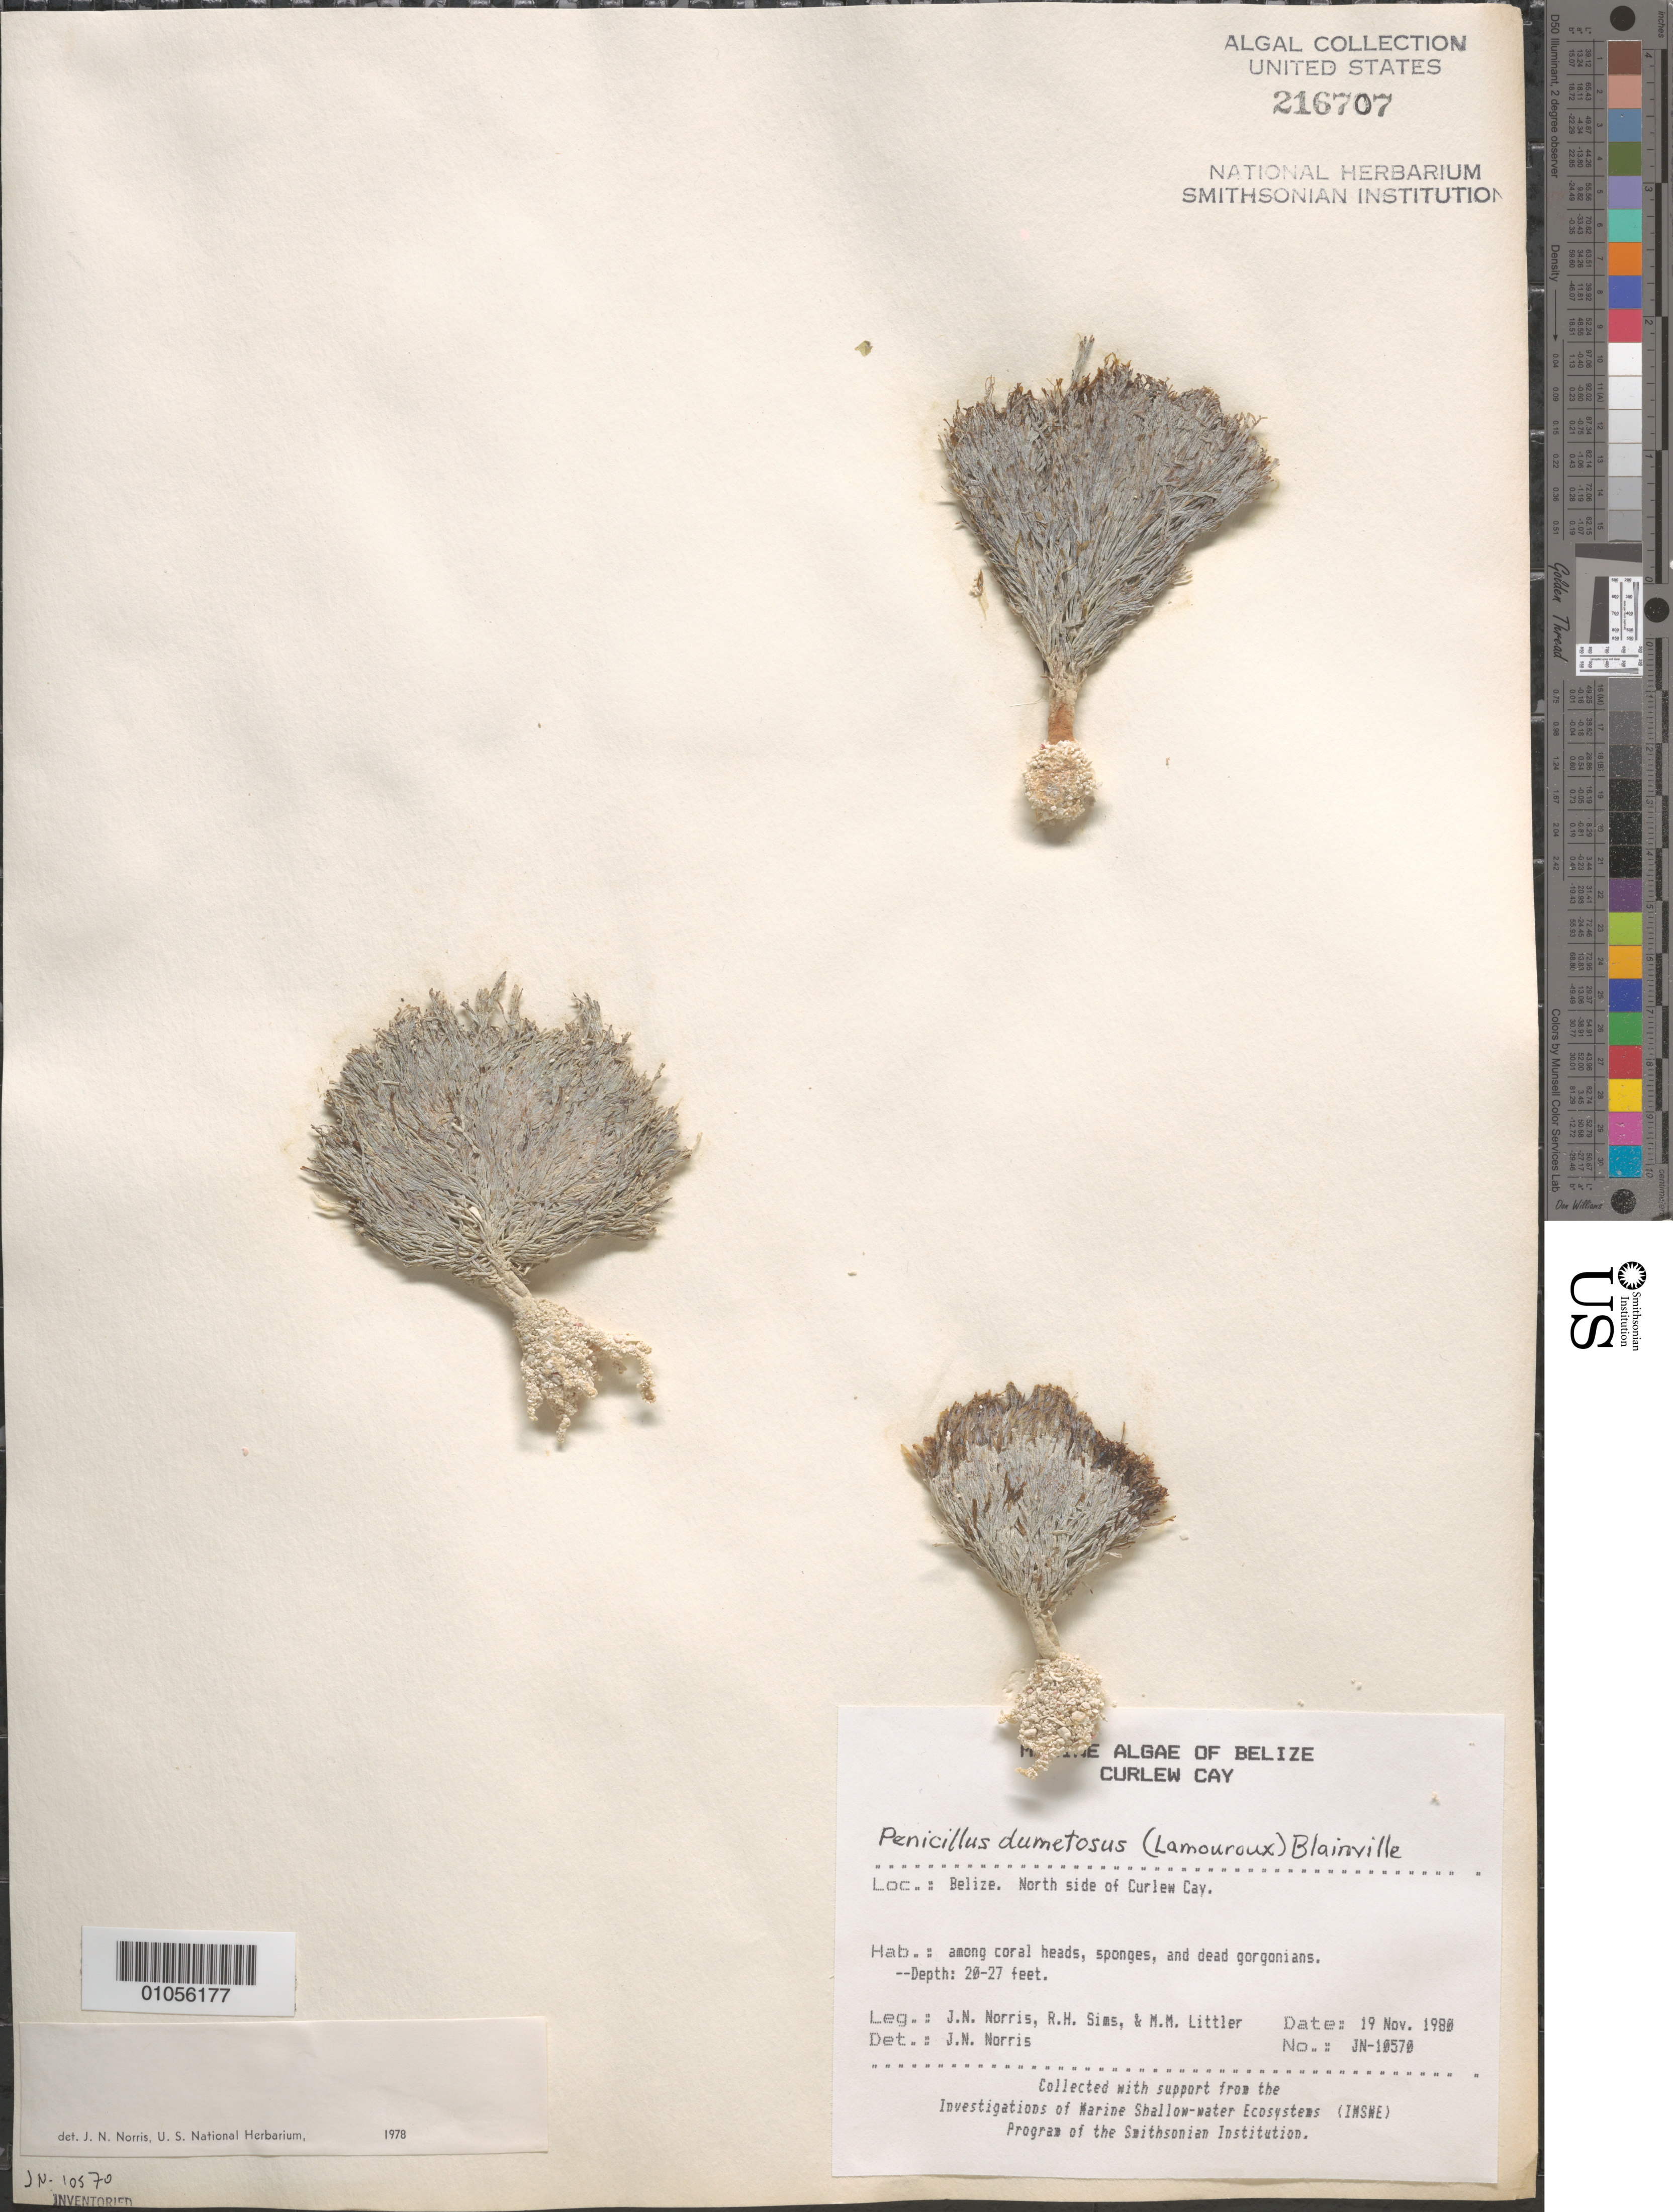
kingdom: Plantae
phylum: Chlorophyta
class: Ulvophyceae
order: Bryopsidales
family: Udoteaceae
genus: Penicillus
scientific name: Penicillus dumetosus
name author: (J.V.Lamouroux) Blainville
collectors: J. N. Norris, R. H. Sims & M. M. Littler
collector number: JN-10570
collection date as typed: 19 Nov 1980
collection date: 1980-11-19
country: Belize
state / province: Stann Creek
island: Curlew Cay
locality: North side of Curlew Cay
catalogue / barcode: US 216707